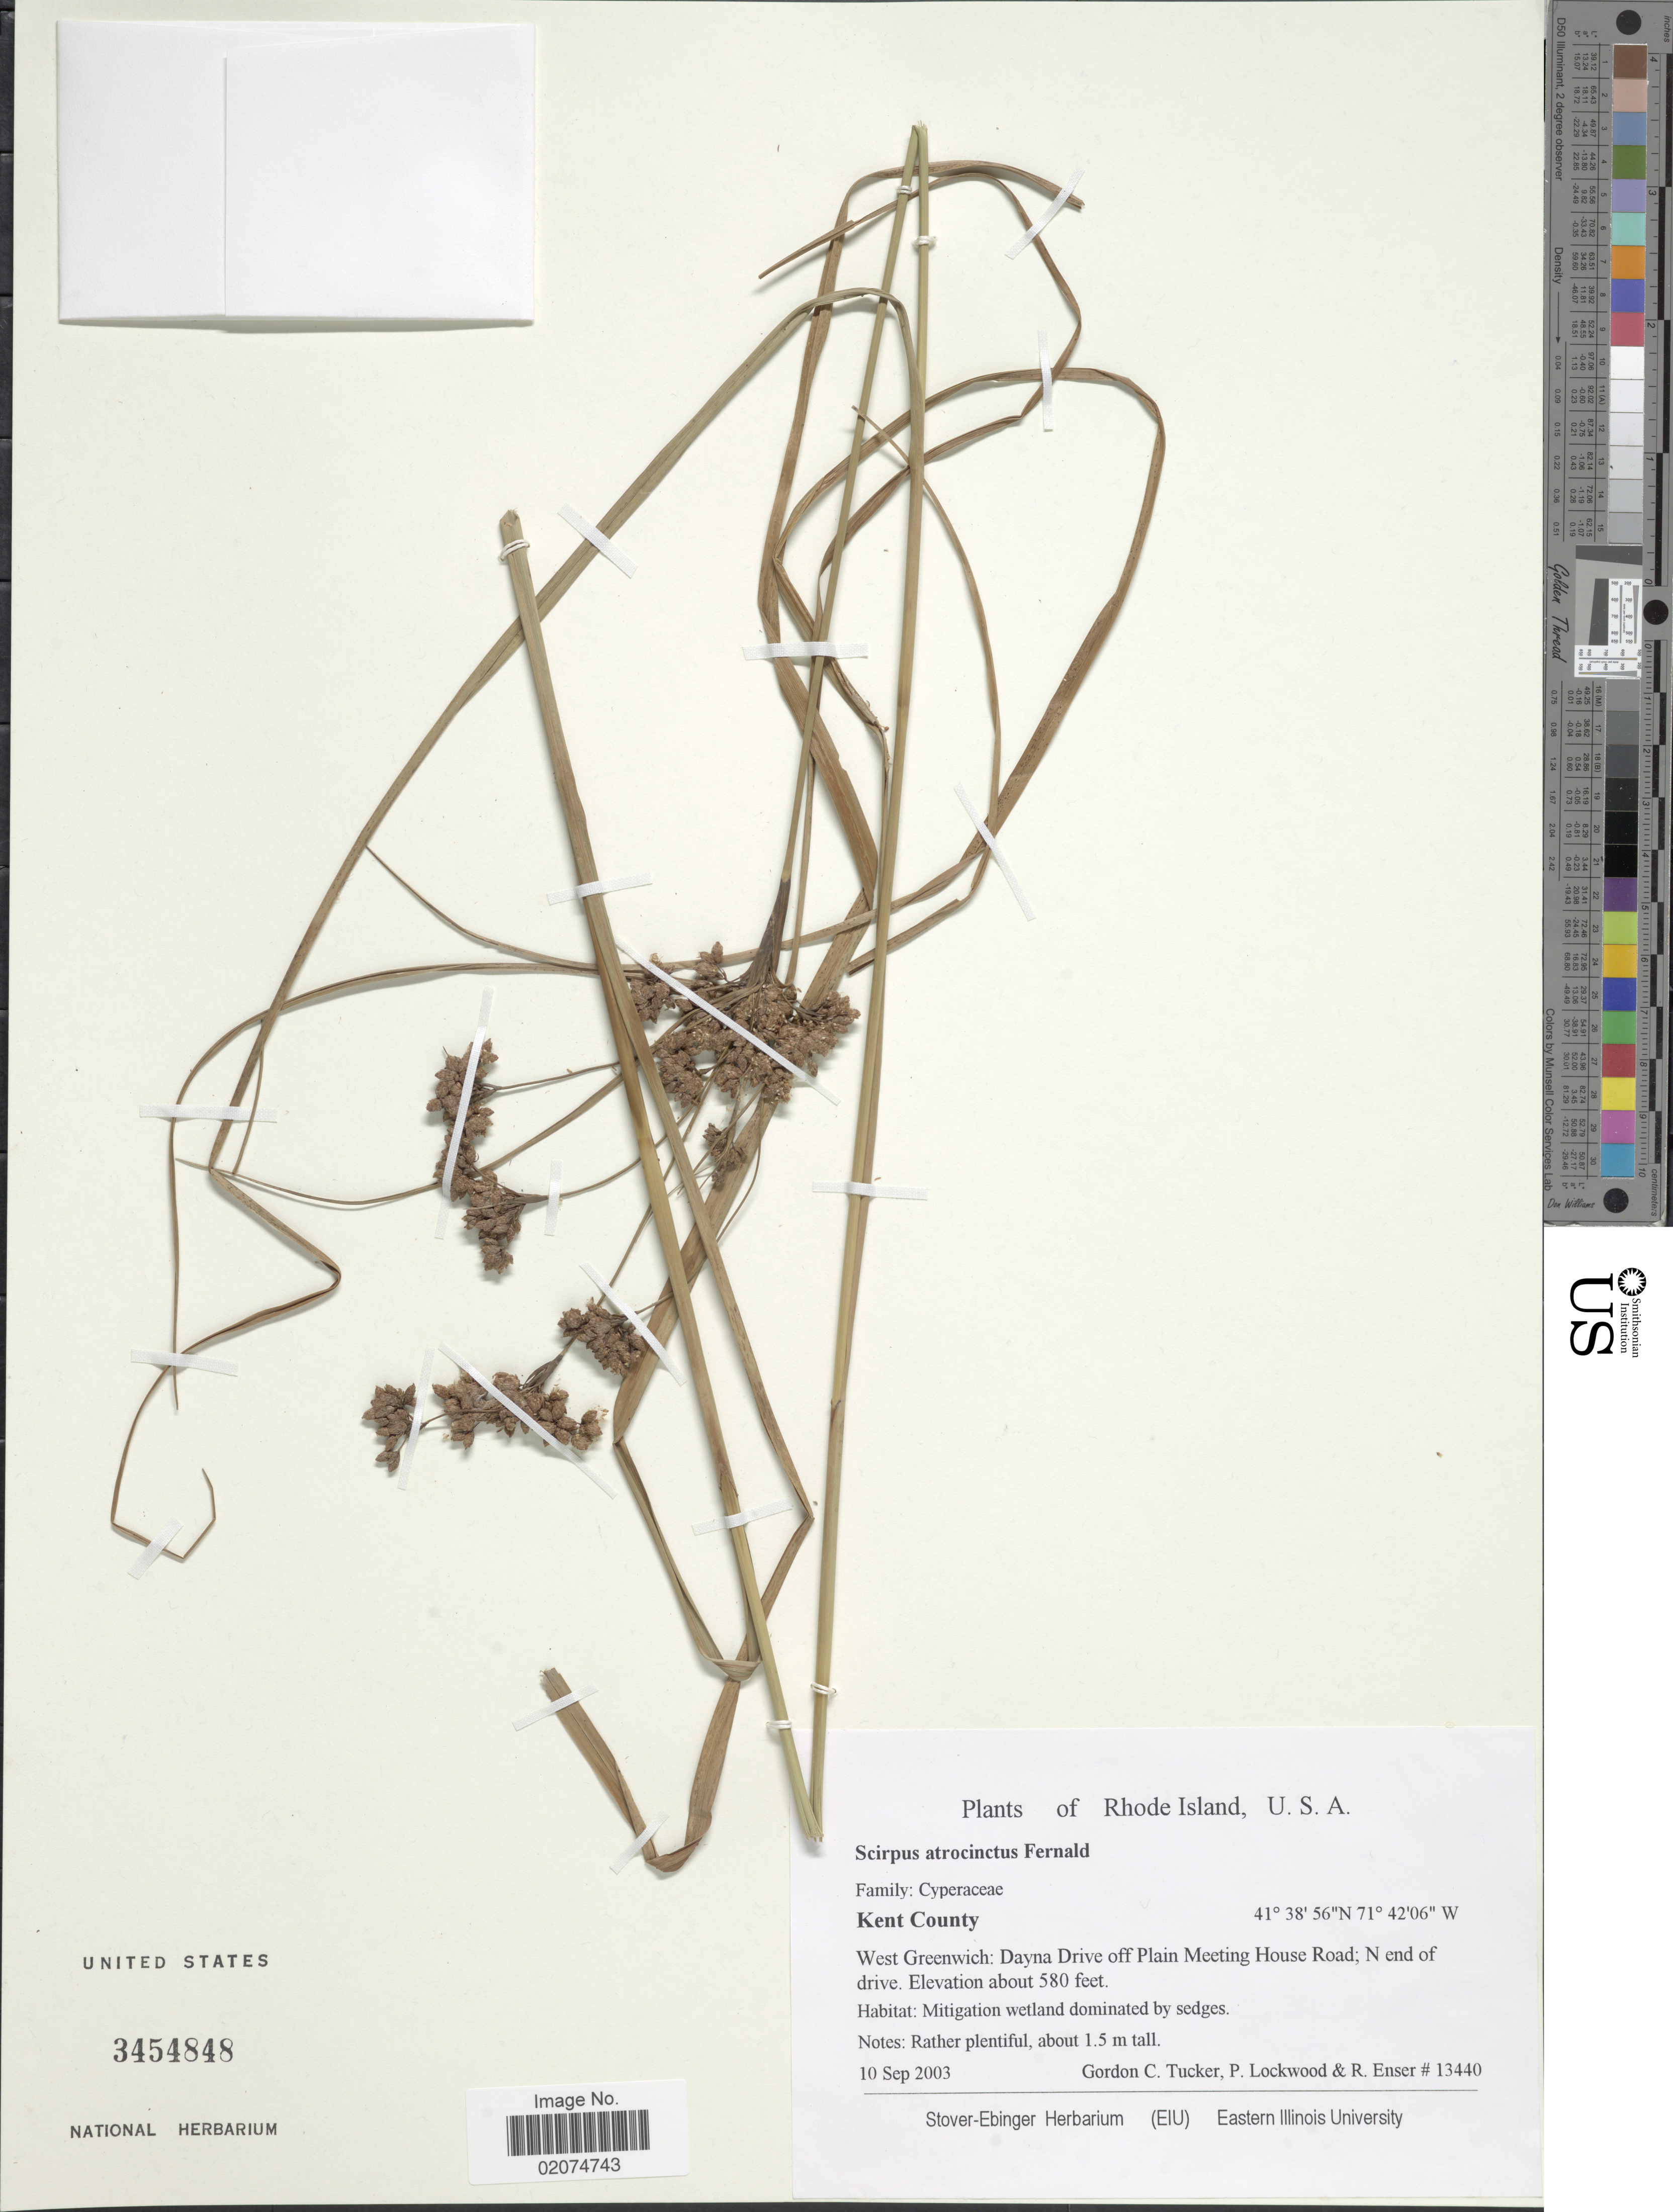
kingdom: Plantae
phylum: Tracheophyta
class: Liliopsida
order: Poales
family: Cyperaceae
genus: Scirpus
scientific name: Scirpus atrocinctus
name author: Fernald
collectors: G. C. Tucker, P. Lockwood & R. Enser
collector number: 13440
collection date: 2003-09-10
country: United States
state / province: Rhode Island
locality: Kent County, West Greenwich, Dayna Drive off Plain Meeting House Road, N end of drive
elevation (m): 177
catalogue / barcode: US 3454848